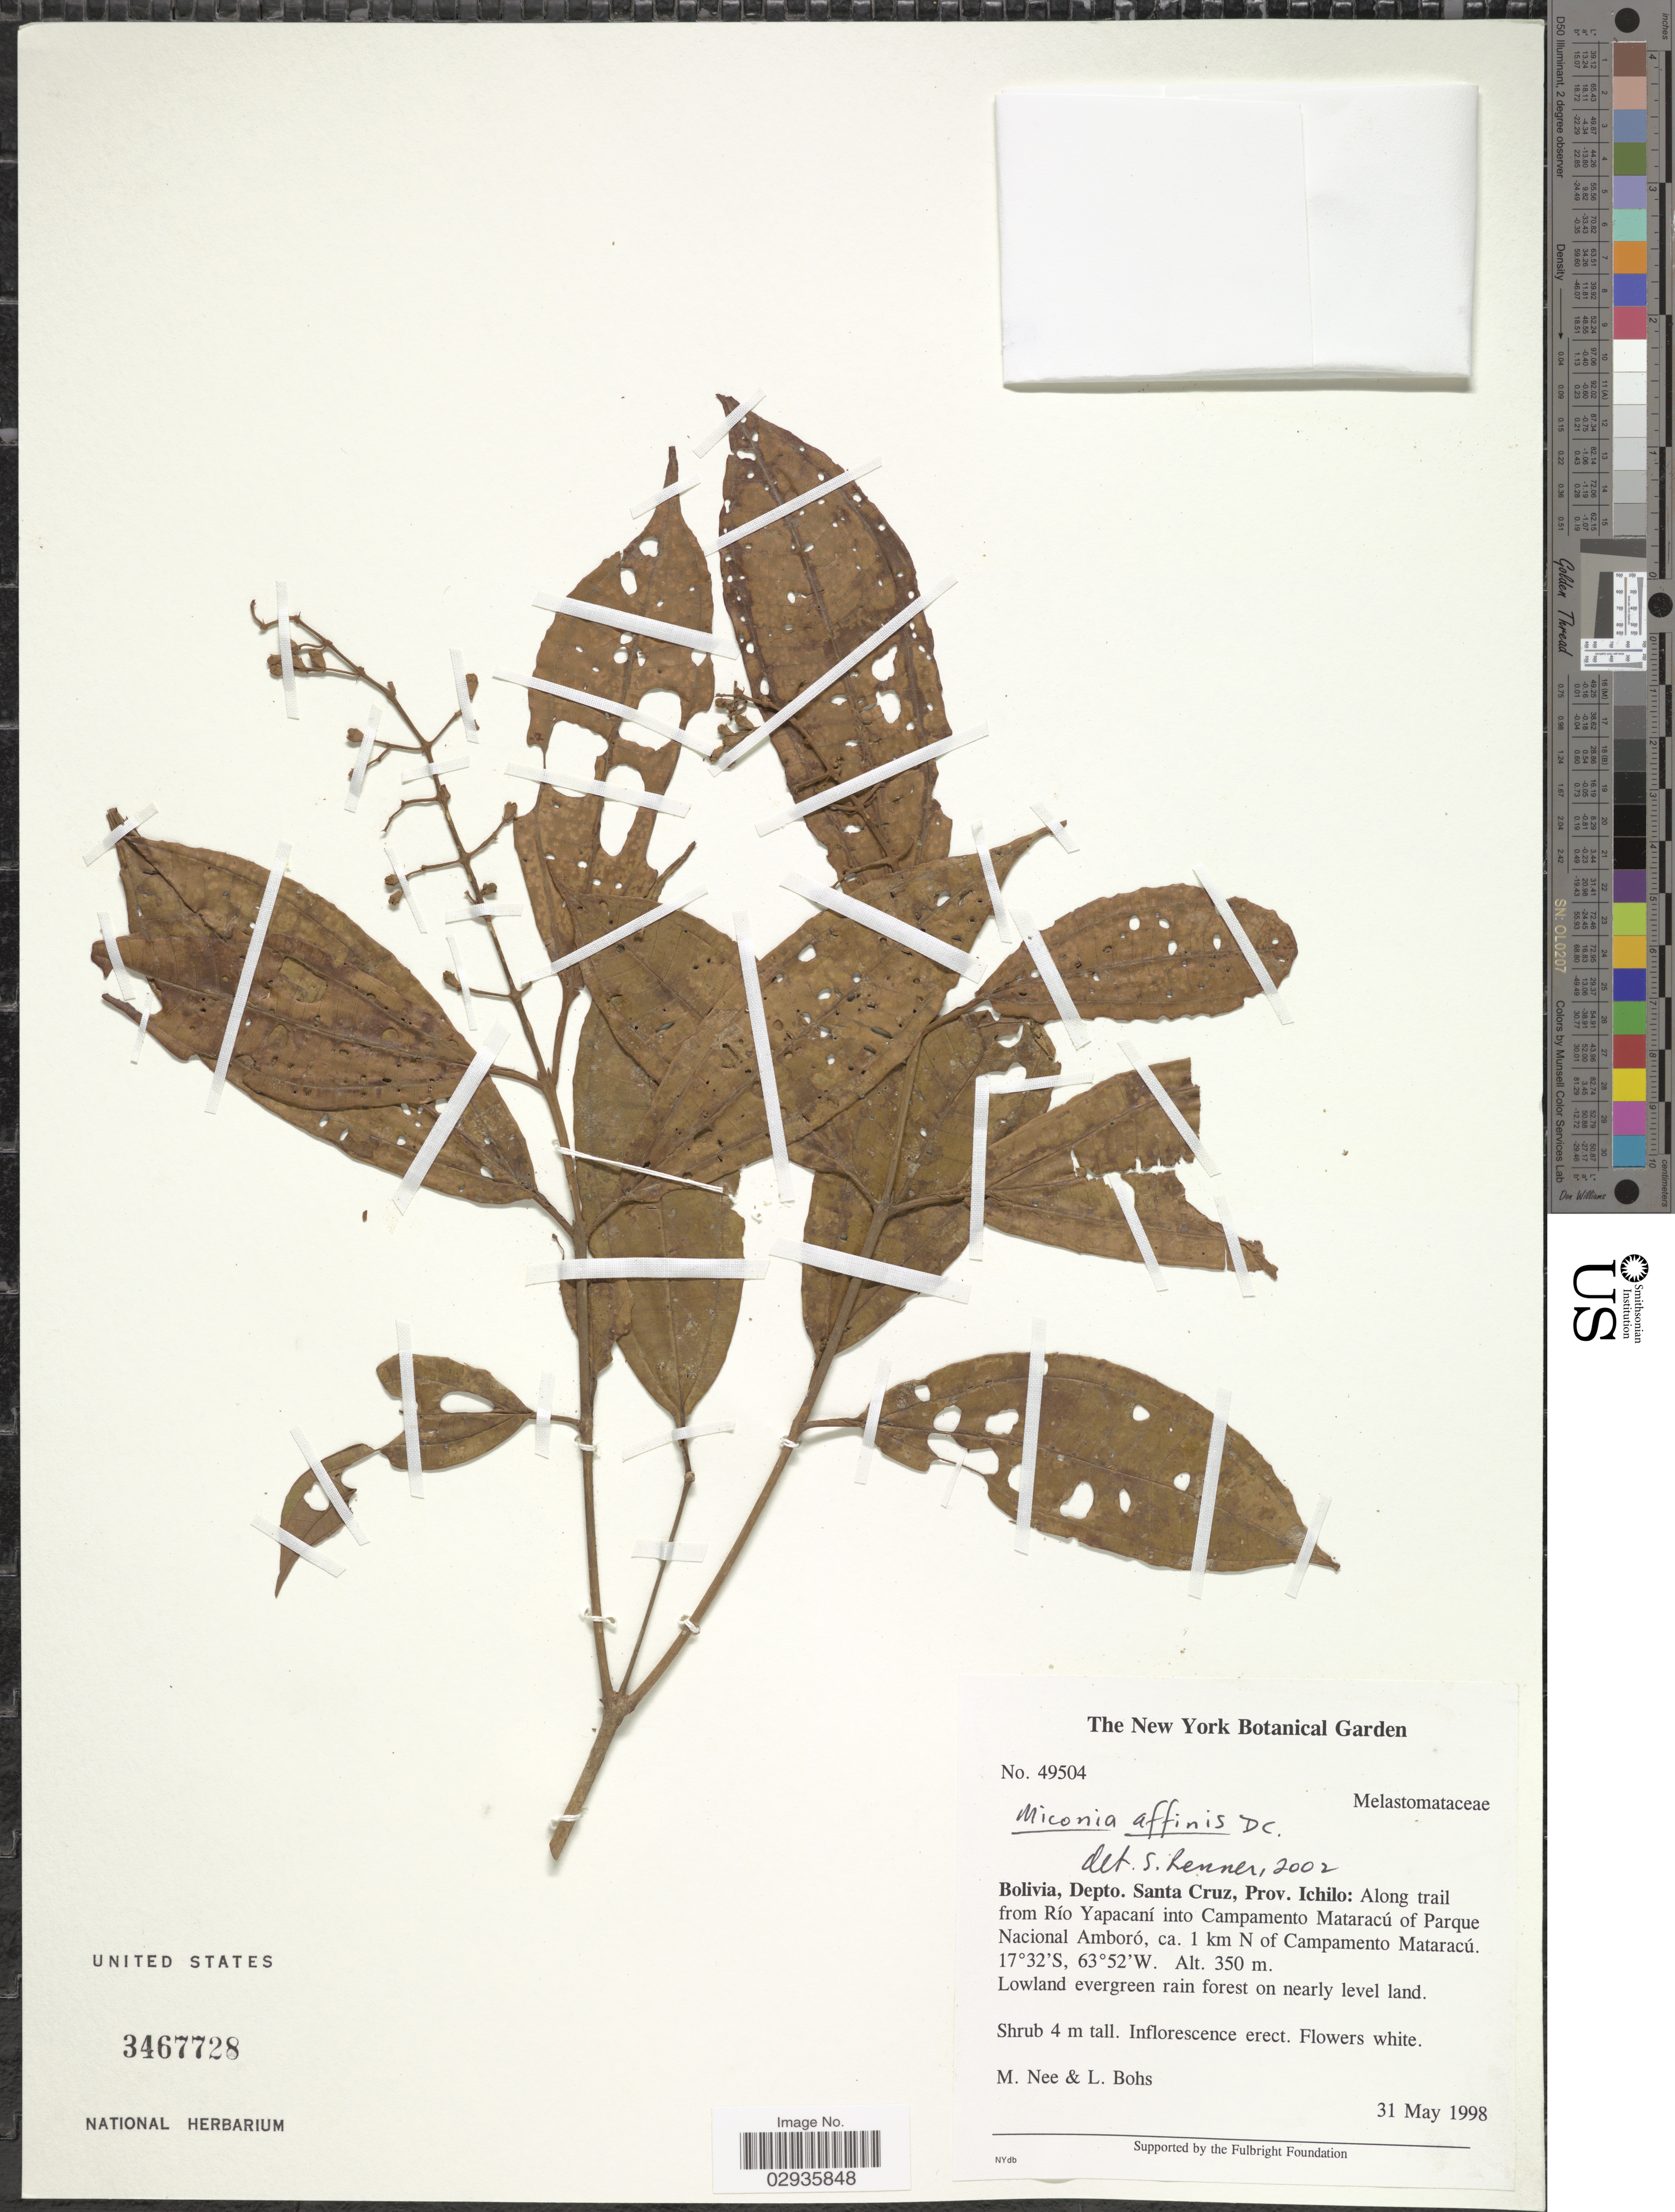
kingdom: Plantae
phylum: Tracheophyta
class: Magnoliopsida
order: Myrtales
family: Melastomataceae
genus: Miconia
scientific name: Miconia affinis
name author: DC.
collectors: M. Nee & L. A. Bohs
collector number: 49504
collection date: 1998-05-31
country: Bolivia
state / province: Santa Cruz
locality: Depto. Santa Cruz, Prov. Ichilo: Along trail from Río Yapacaní into Campamento Mataracú of Parque Nacional Amboró, ca. 1 km N of Campamento Mataracú.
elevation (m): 350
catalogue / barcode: US 3467728